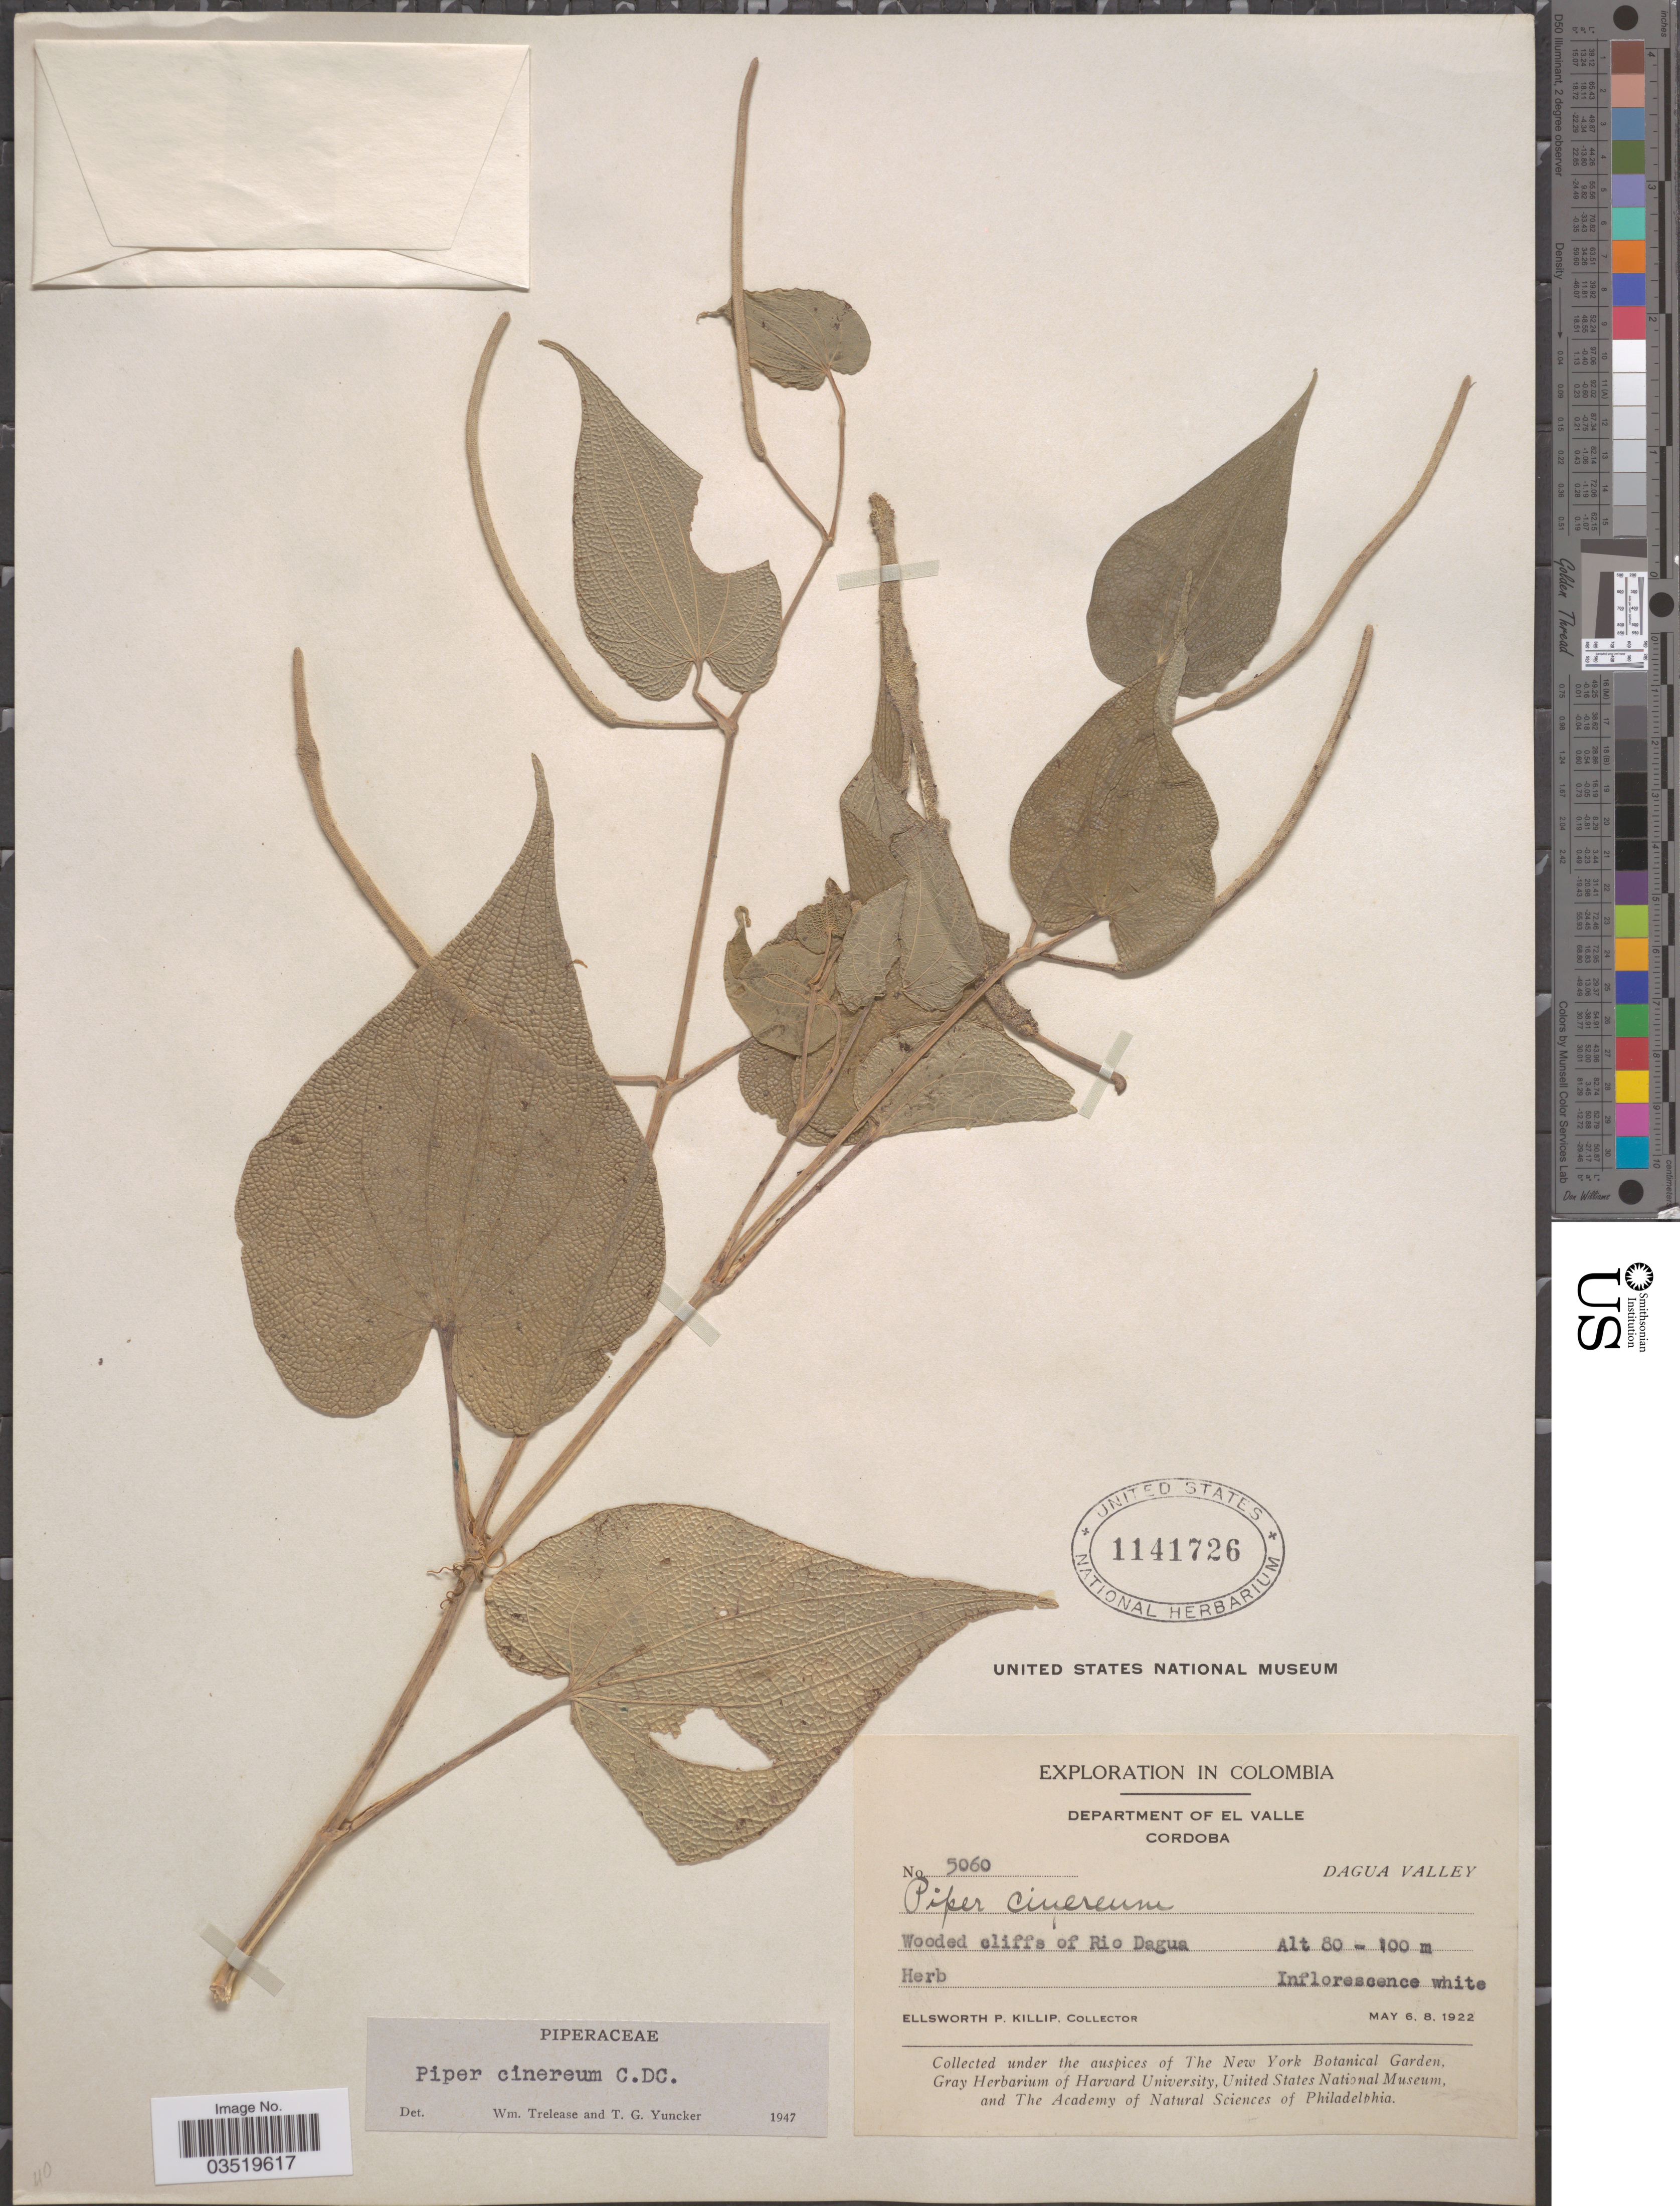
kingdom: Plantae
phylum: Tracheophyta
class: Magnoliopsida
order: Piperales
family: Piperaceae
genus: Piper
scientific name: Piper cinereum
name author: C. DC.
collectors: E. P. Killip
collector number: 5060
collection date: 1922-05-06/1922-05-08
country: Colombia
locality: Department of El Valle, Cordoba. Dagua Valley. Wooded cliffs of Rio Dagua.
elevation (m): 80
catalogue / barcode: US 1141726